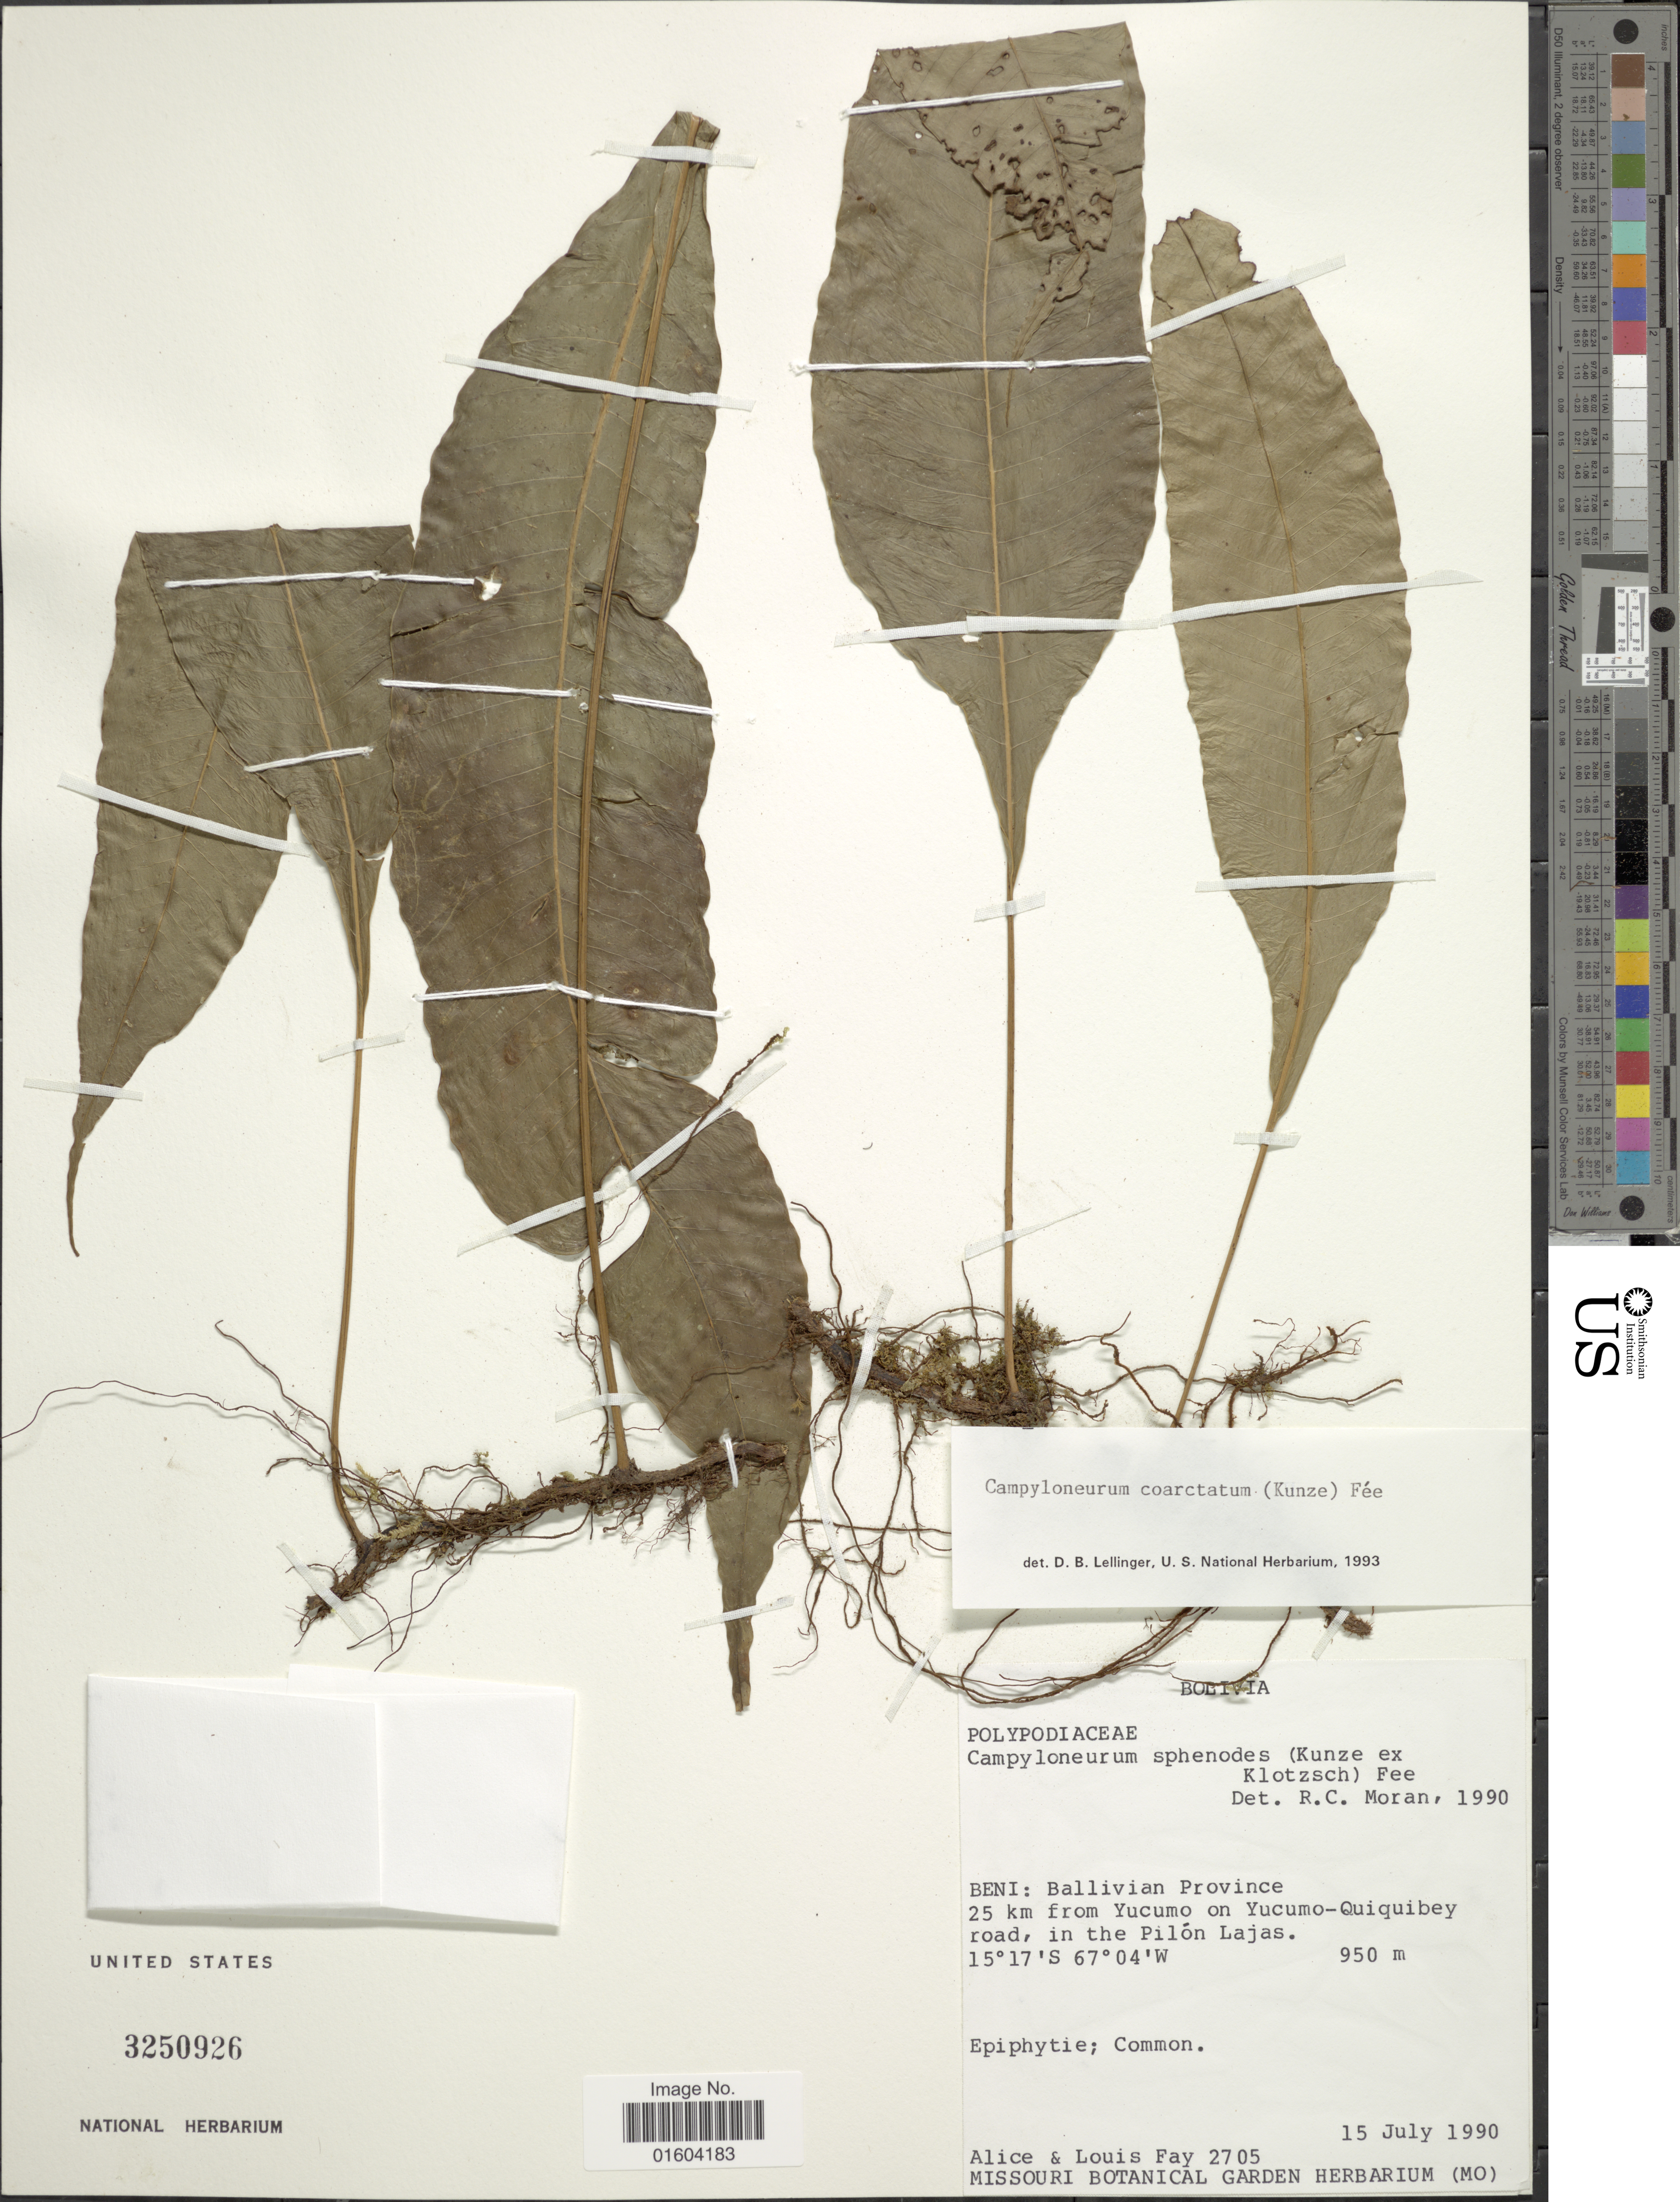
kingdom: Plantae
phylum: Tracheophyta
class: Polypodiopsida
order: Polypodiales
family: Polypodiaceae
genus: Campyloneurum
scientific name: Campyloneurum coarctatum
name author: (Kunze) Fée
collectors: A. Fay & L. Fay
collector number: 2705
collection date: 1990-07-15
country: Bolivia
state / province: Beni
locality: Beni: Ballivian Province. 25 km from Yucumo on Yucumo-Quiquibey road in the Pilon Lajas.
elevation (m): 950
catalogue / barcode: US 3250926